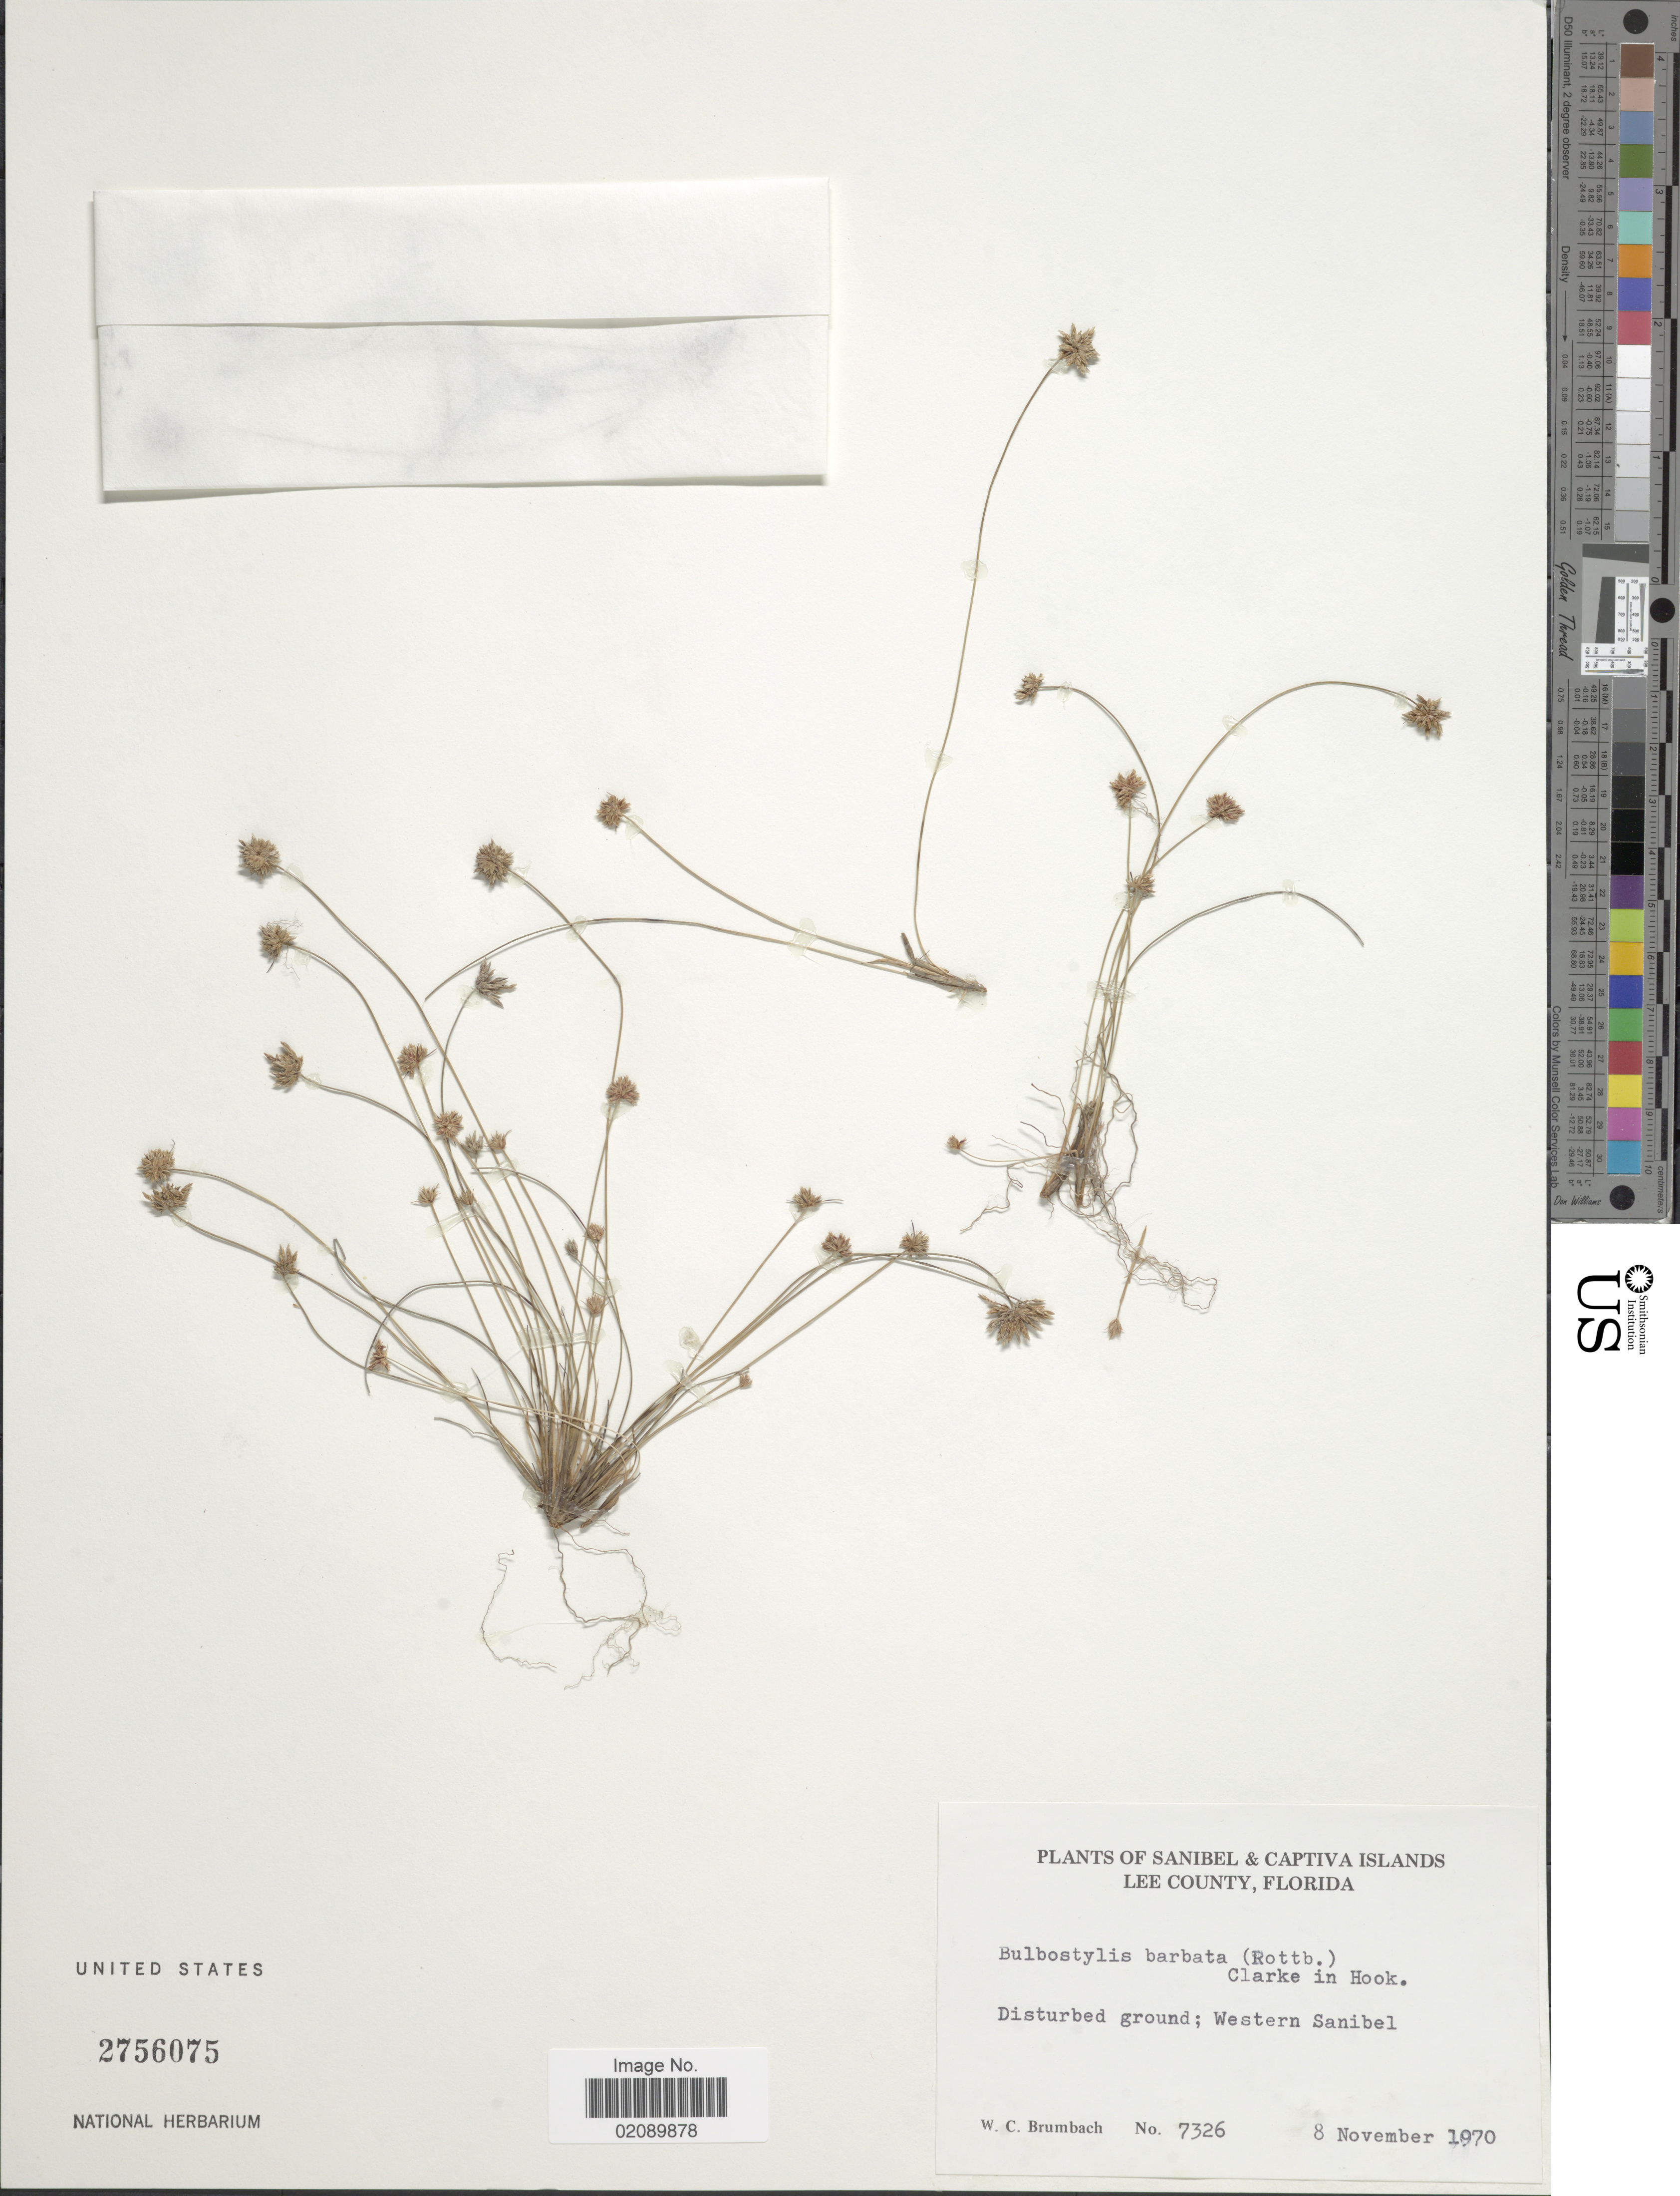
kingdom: Plantae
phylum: Tracheophyta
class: Liliopsida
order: Poales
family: Cyperaceae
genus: Bulbostylis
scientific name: Bulbostylis barbata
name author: (Rottb.) C.B. Clarke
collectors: W. C. Brumbach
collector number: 7326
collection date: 1970-11-08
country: United States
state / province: Florida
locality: Sanibel & Captiva Islands. Lee County. Disturbed ground; Western Sanibal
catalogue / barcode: US 2756075